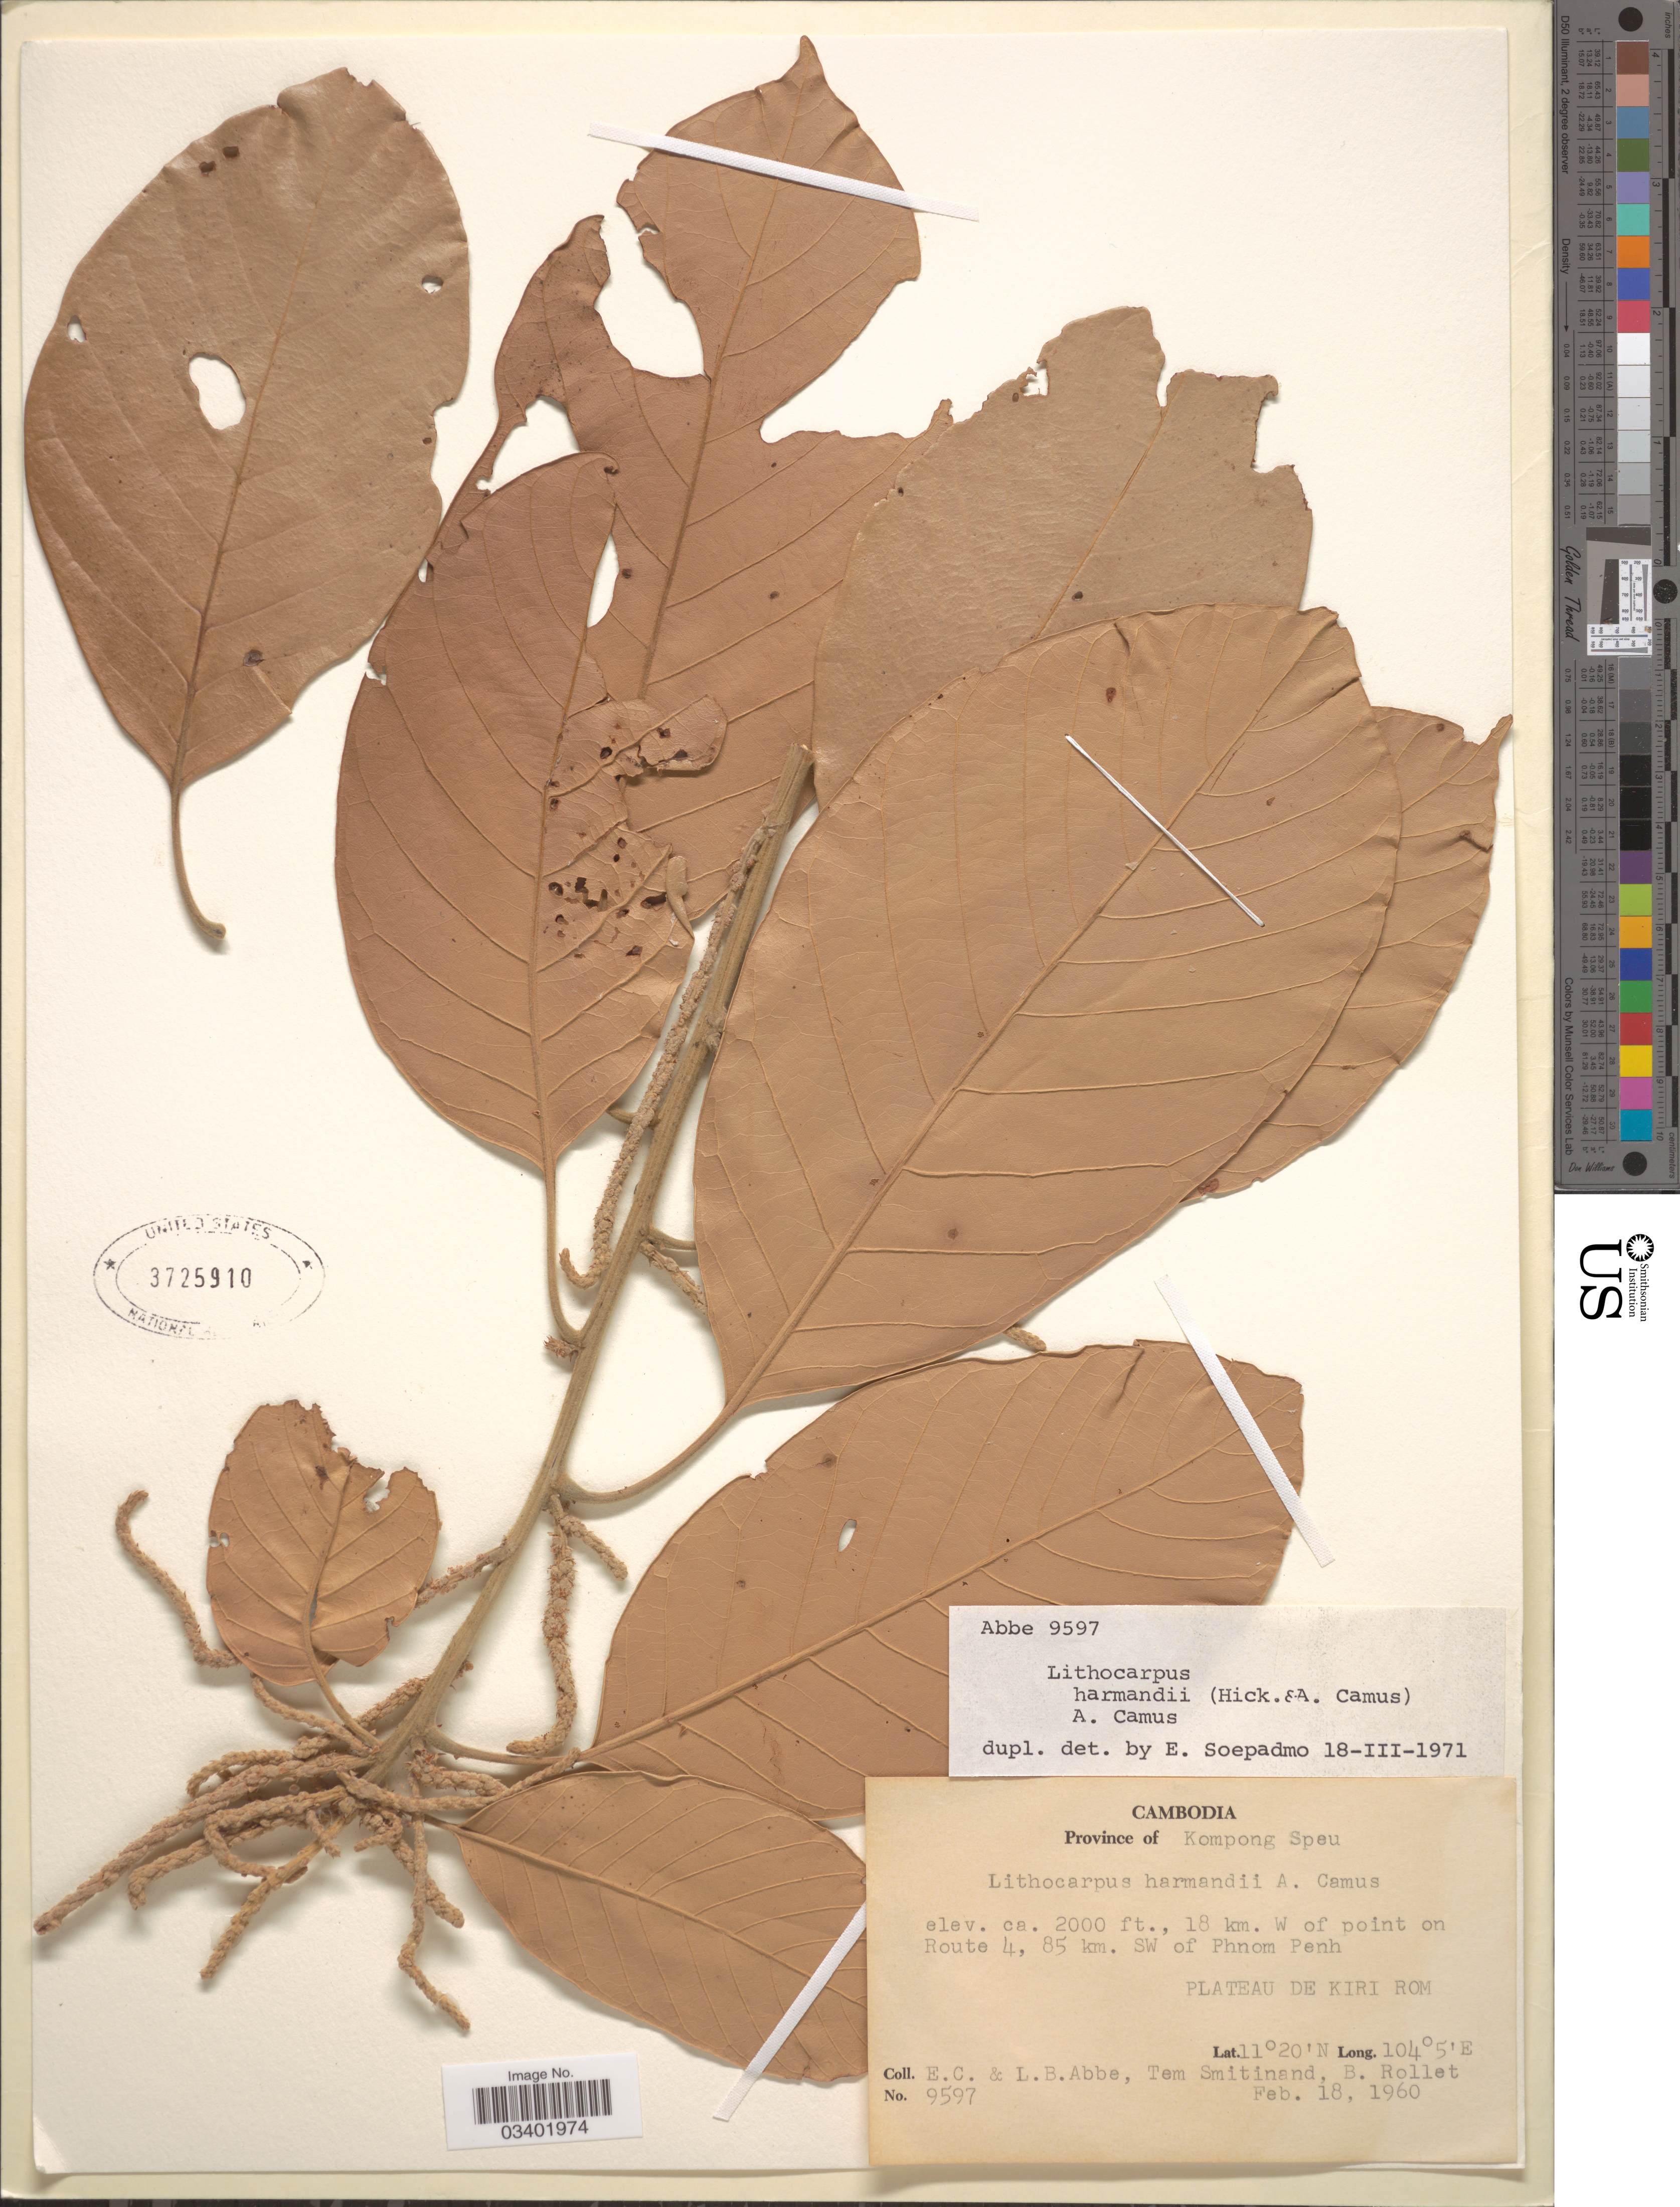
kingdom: Plantae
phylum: Tracheophyta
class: Magnoliopsida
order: Fagales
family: Fagaceae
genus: Lithocarpus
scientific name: Lithocarpus harmandii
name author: (Hickel & A. Camus) A. Camus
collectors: E. C. Abbe, L. B. Abbe, T. Smitinand & B. Rollet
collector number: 9597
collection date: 1960-02-18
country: Cambodia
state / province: Kampong Speu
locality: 18 km. W of point on Route 4, 85 km. SW of Phnom Penh. Plateau de Kiri Rom.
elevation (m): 610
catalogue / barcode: US 3725910